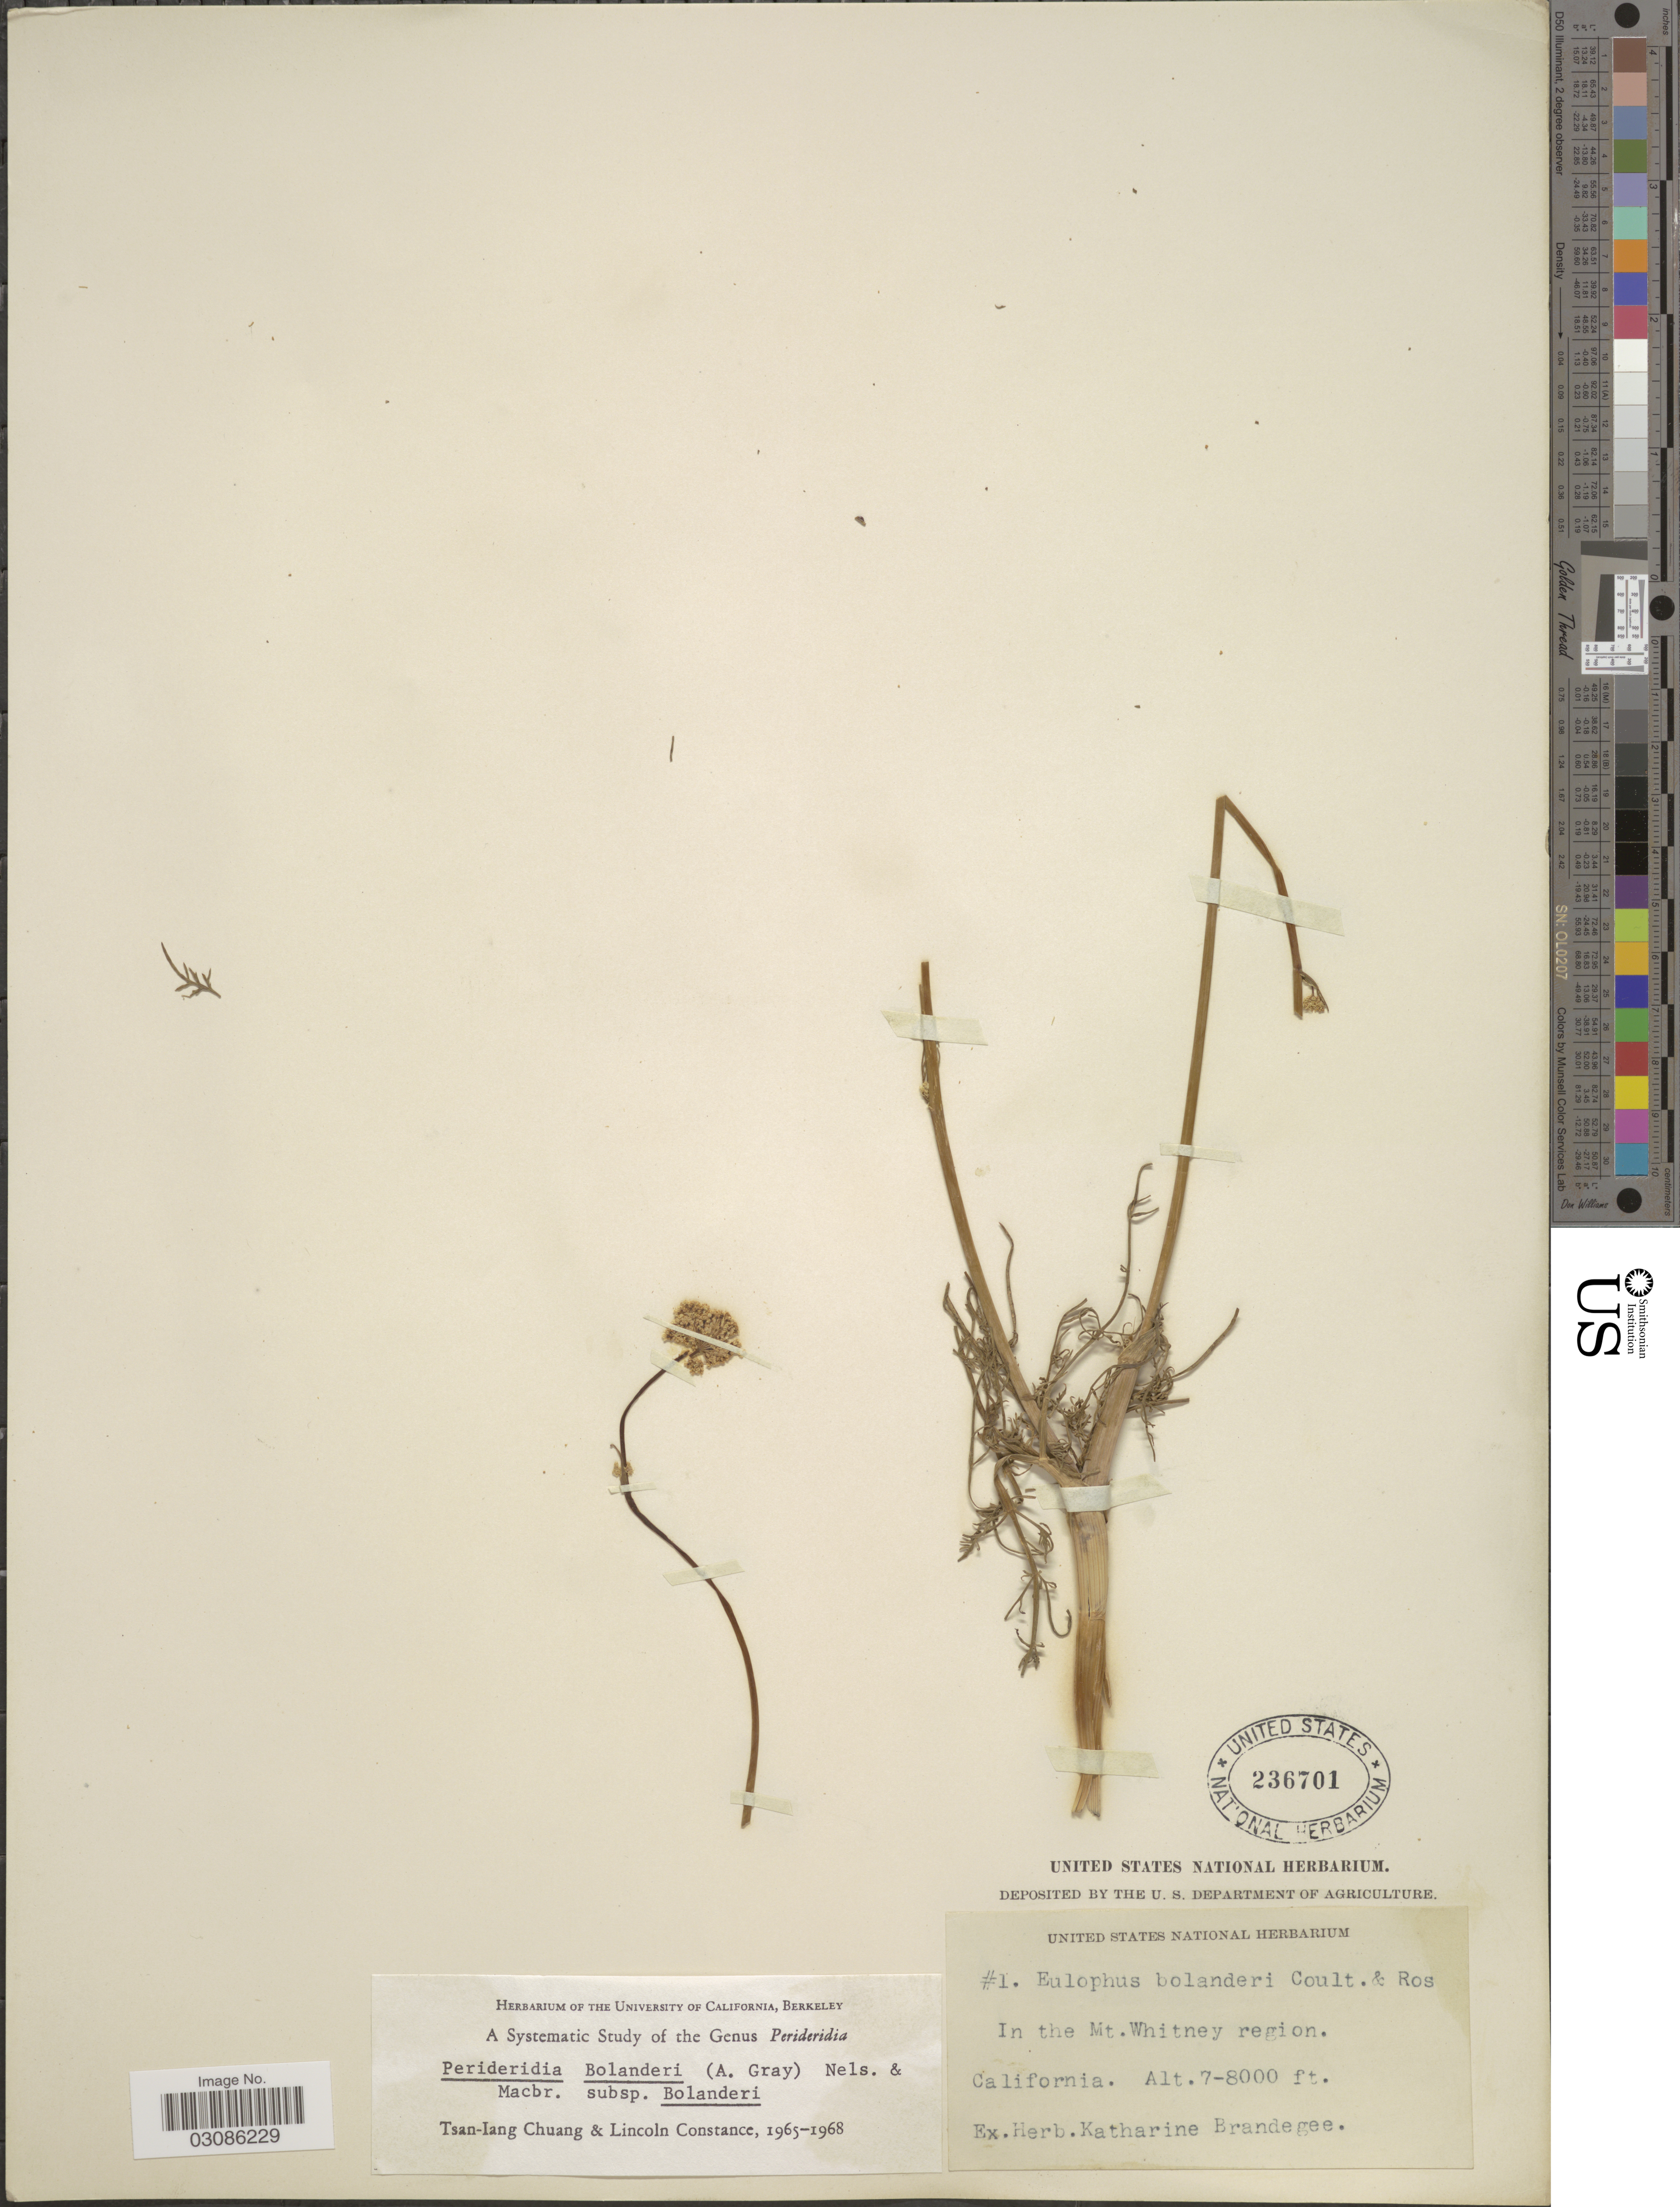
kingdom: Plantae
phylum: Tracheophyta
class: Magnoliopsida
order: Apiales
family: Apiaceae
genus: Perideridia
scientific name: Perideridia bolanderi subsp. bolanderi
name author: (A. Gray) A. Nelson & J.F. Macbr.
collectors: ex Herb. Mrs. Katharine Brandegee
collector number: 1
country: United States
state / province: California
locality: In the Mt. Whitney region.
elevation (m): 2134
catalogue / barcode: US 236701